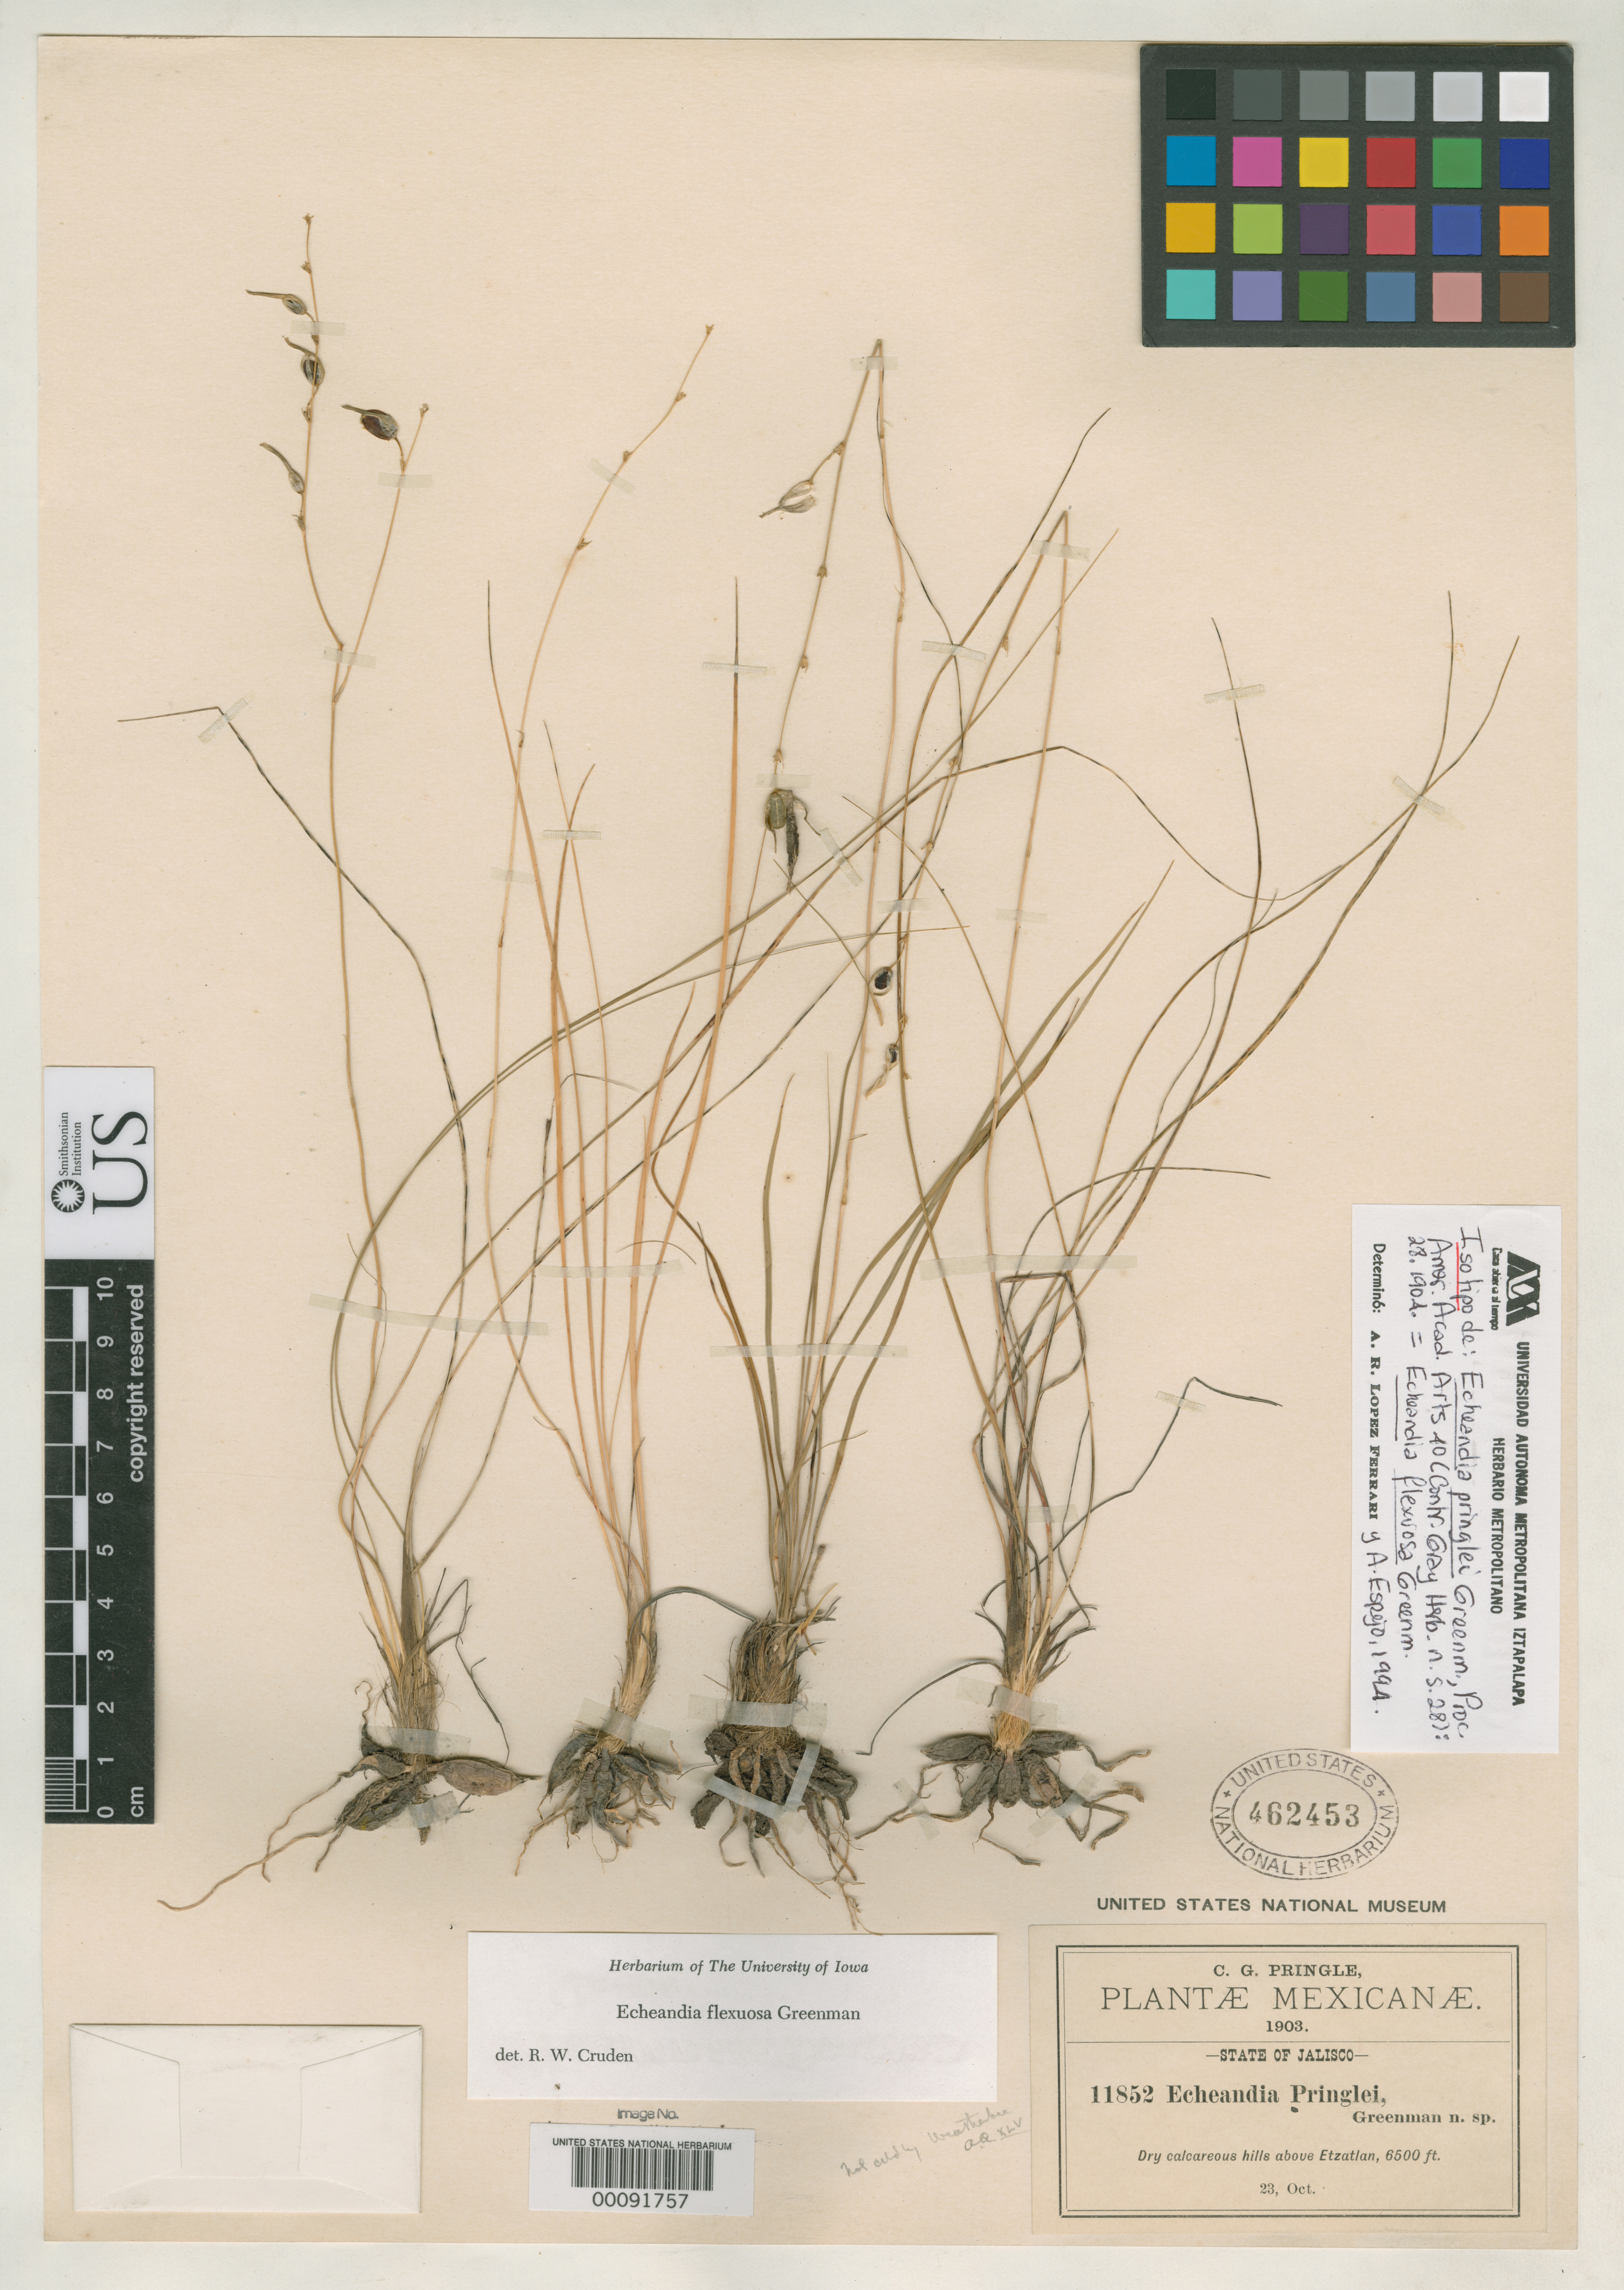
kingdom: Plantae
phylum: Tracheophyta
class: Liliopsida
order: Asparagales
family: Asparagaceae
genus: Echeandia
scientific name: Echeandia pringlei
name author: Greenm.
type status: Isotype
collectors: C. G. Pringle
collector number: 11852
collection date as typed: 23 Oct 1903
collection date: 1903-10-23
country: Mexico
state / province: Jalisco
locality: Etzatlan.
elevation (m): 1981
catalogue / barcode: US 462453